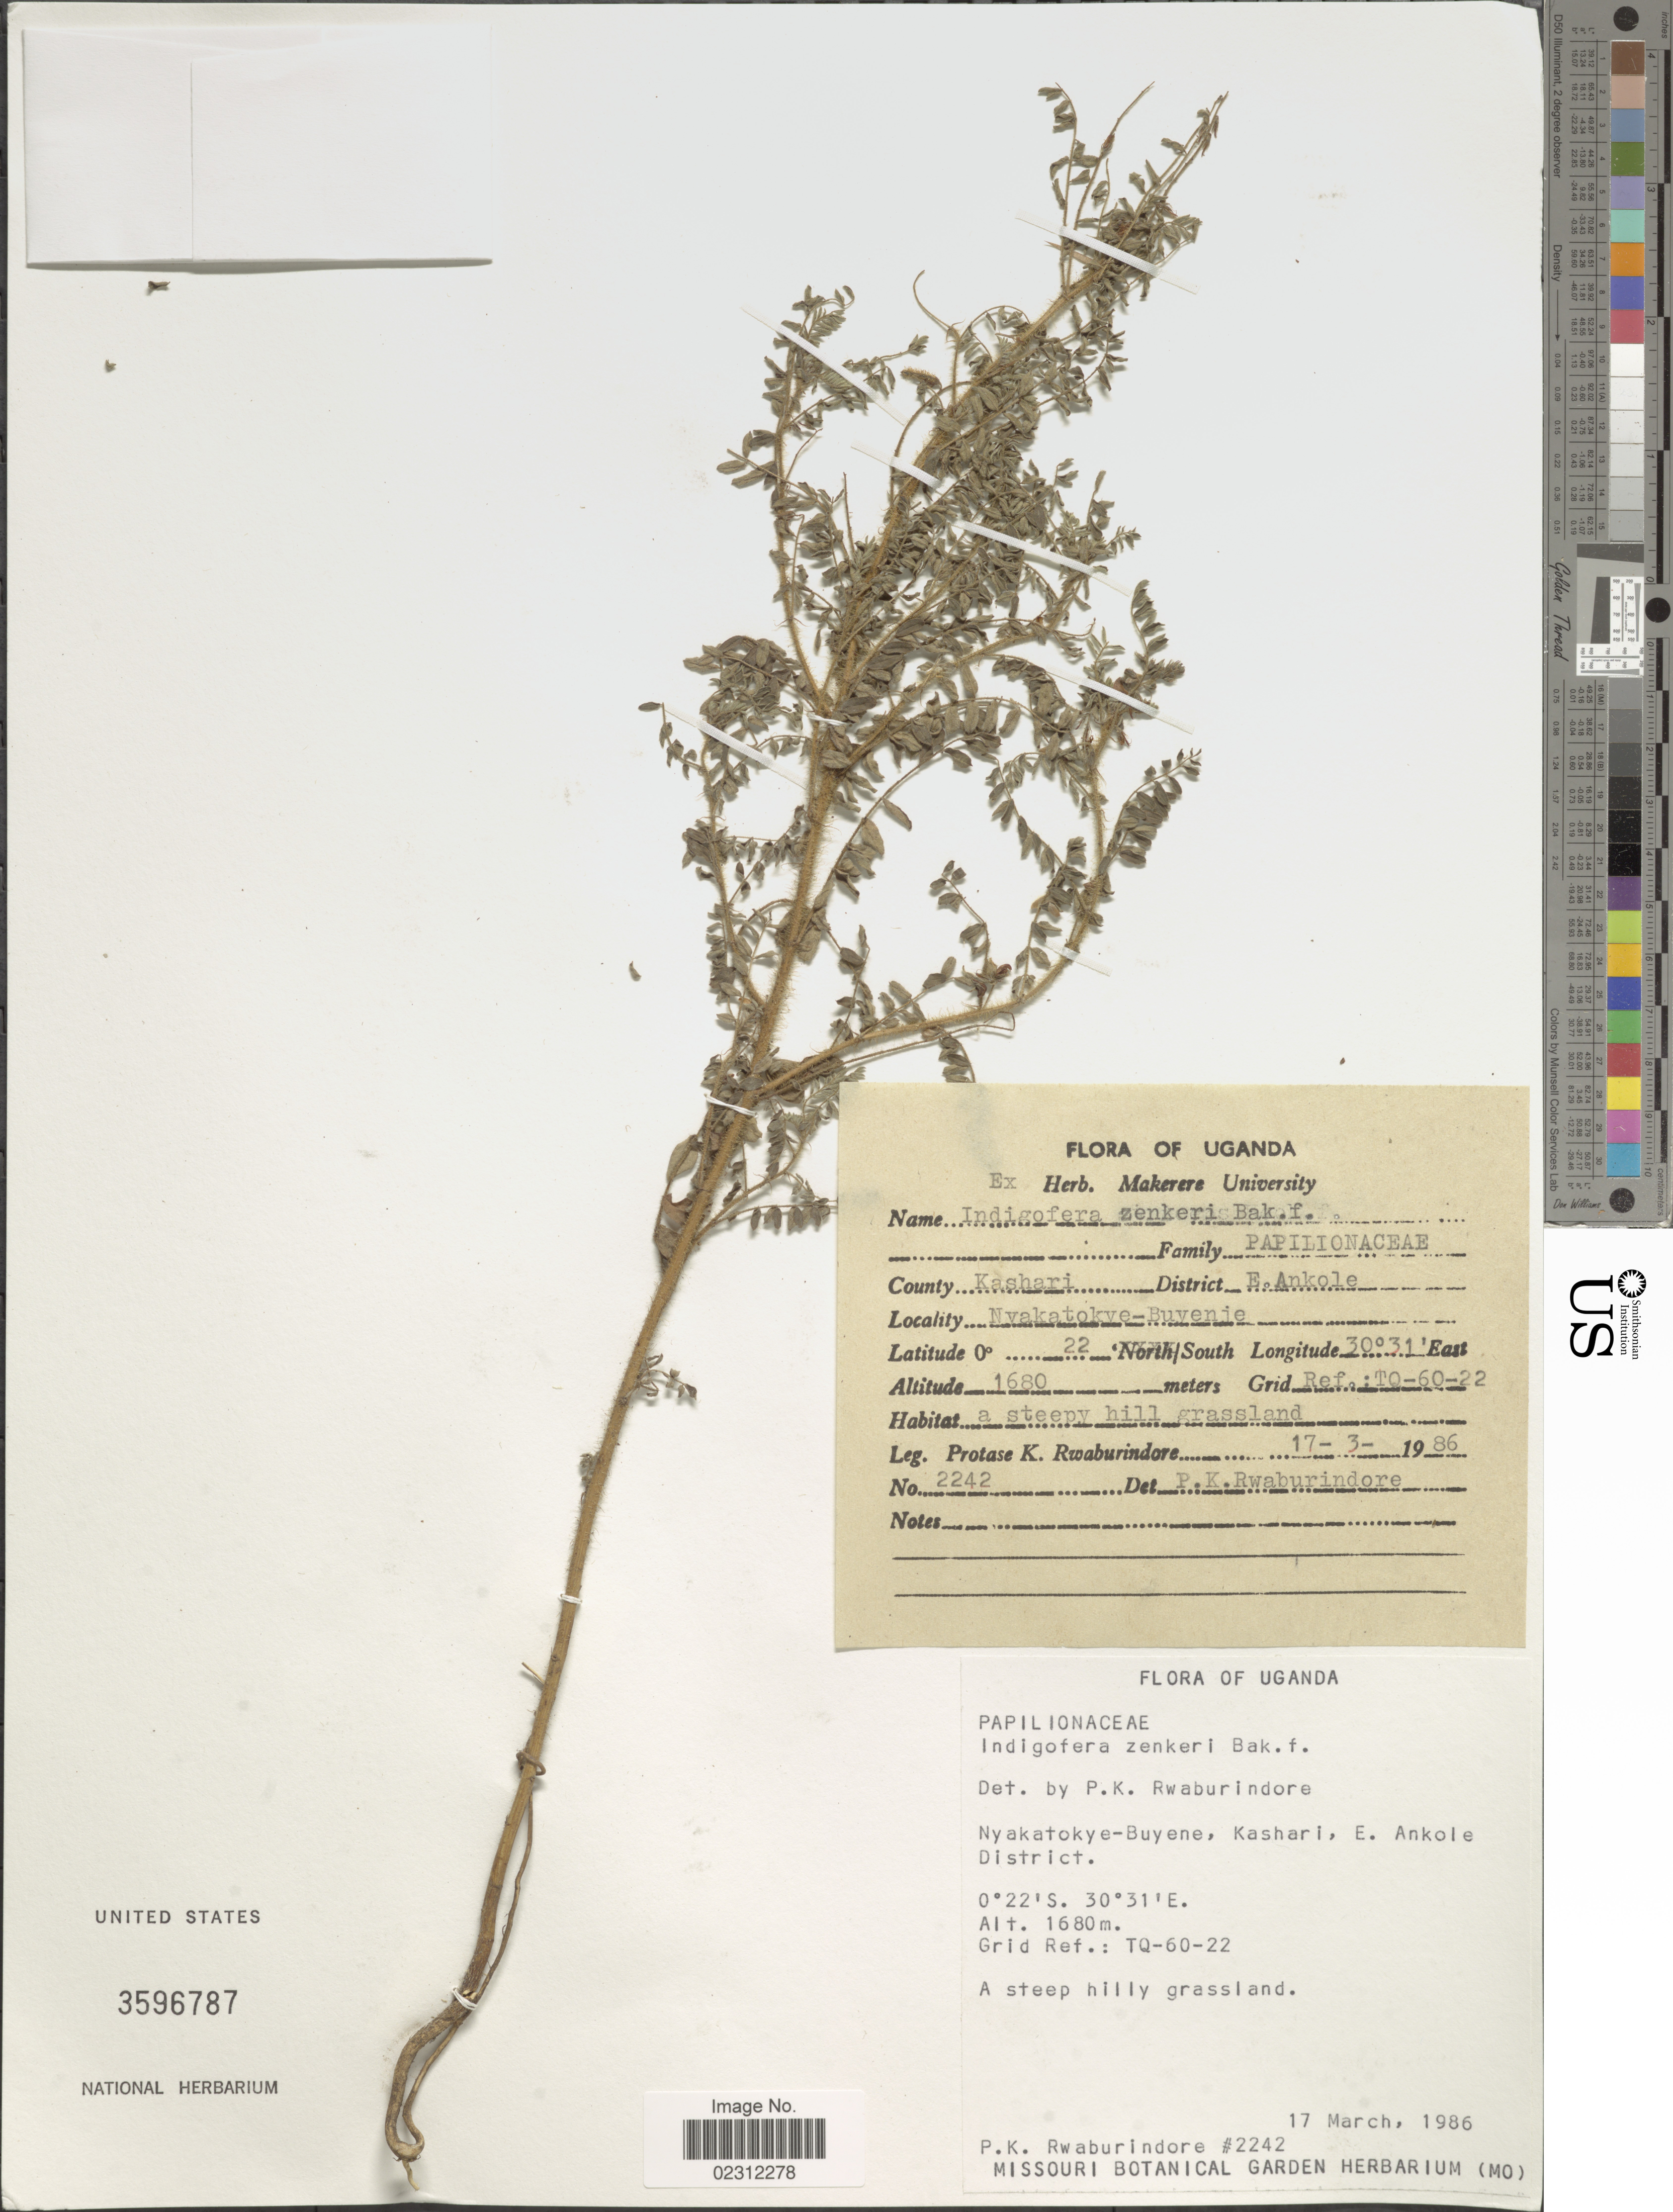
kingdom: Plantae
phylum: Tracheophyta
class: Magnoliopsida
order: Fabales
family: Fabaceae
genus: Indigofera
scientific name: Indigofera zenkeri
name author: Baker f.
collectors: P. Rwaburindore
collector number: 2442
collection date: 1986-03-17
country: Uganda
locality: Nyakatokye-Buyene, Kashari, E. Ankole District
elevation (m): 1680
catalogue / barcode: US 3596787